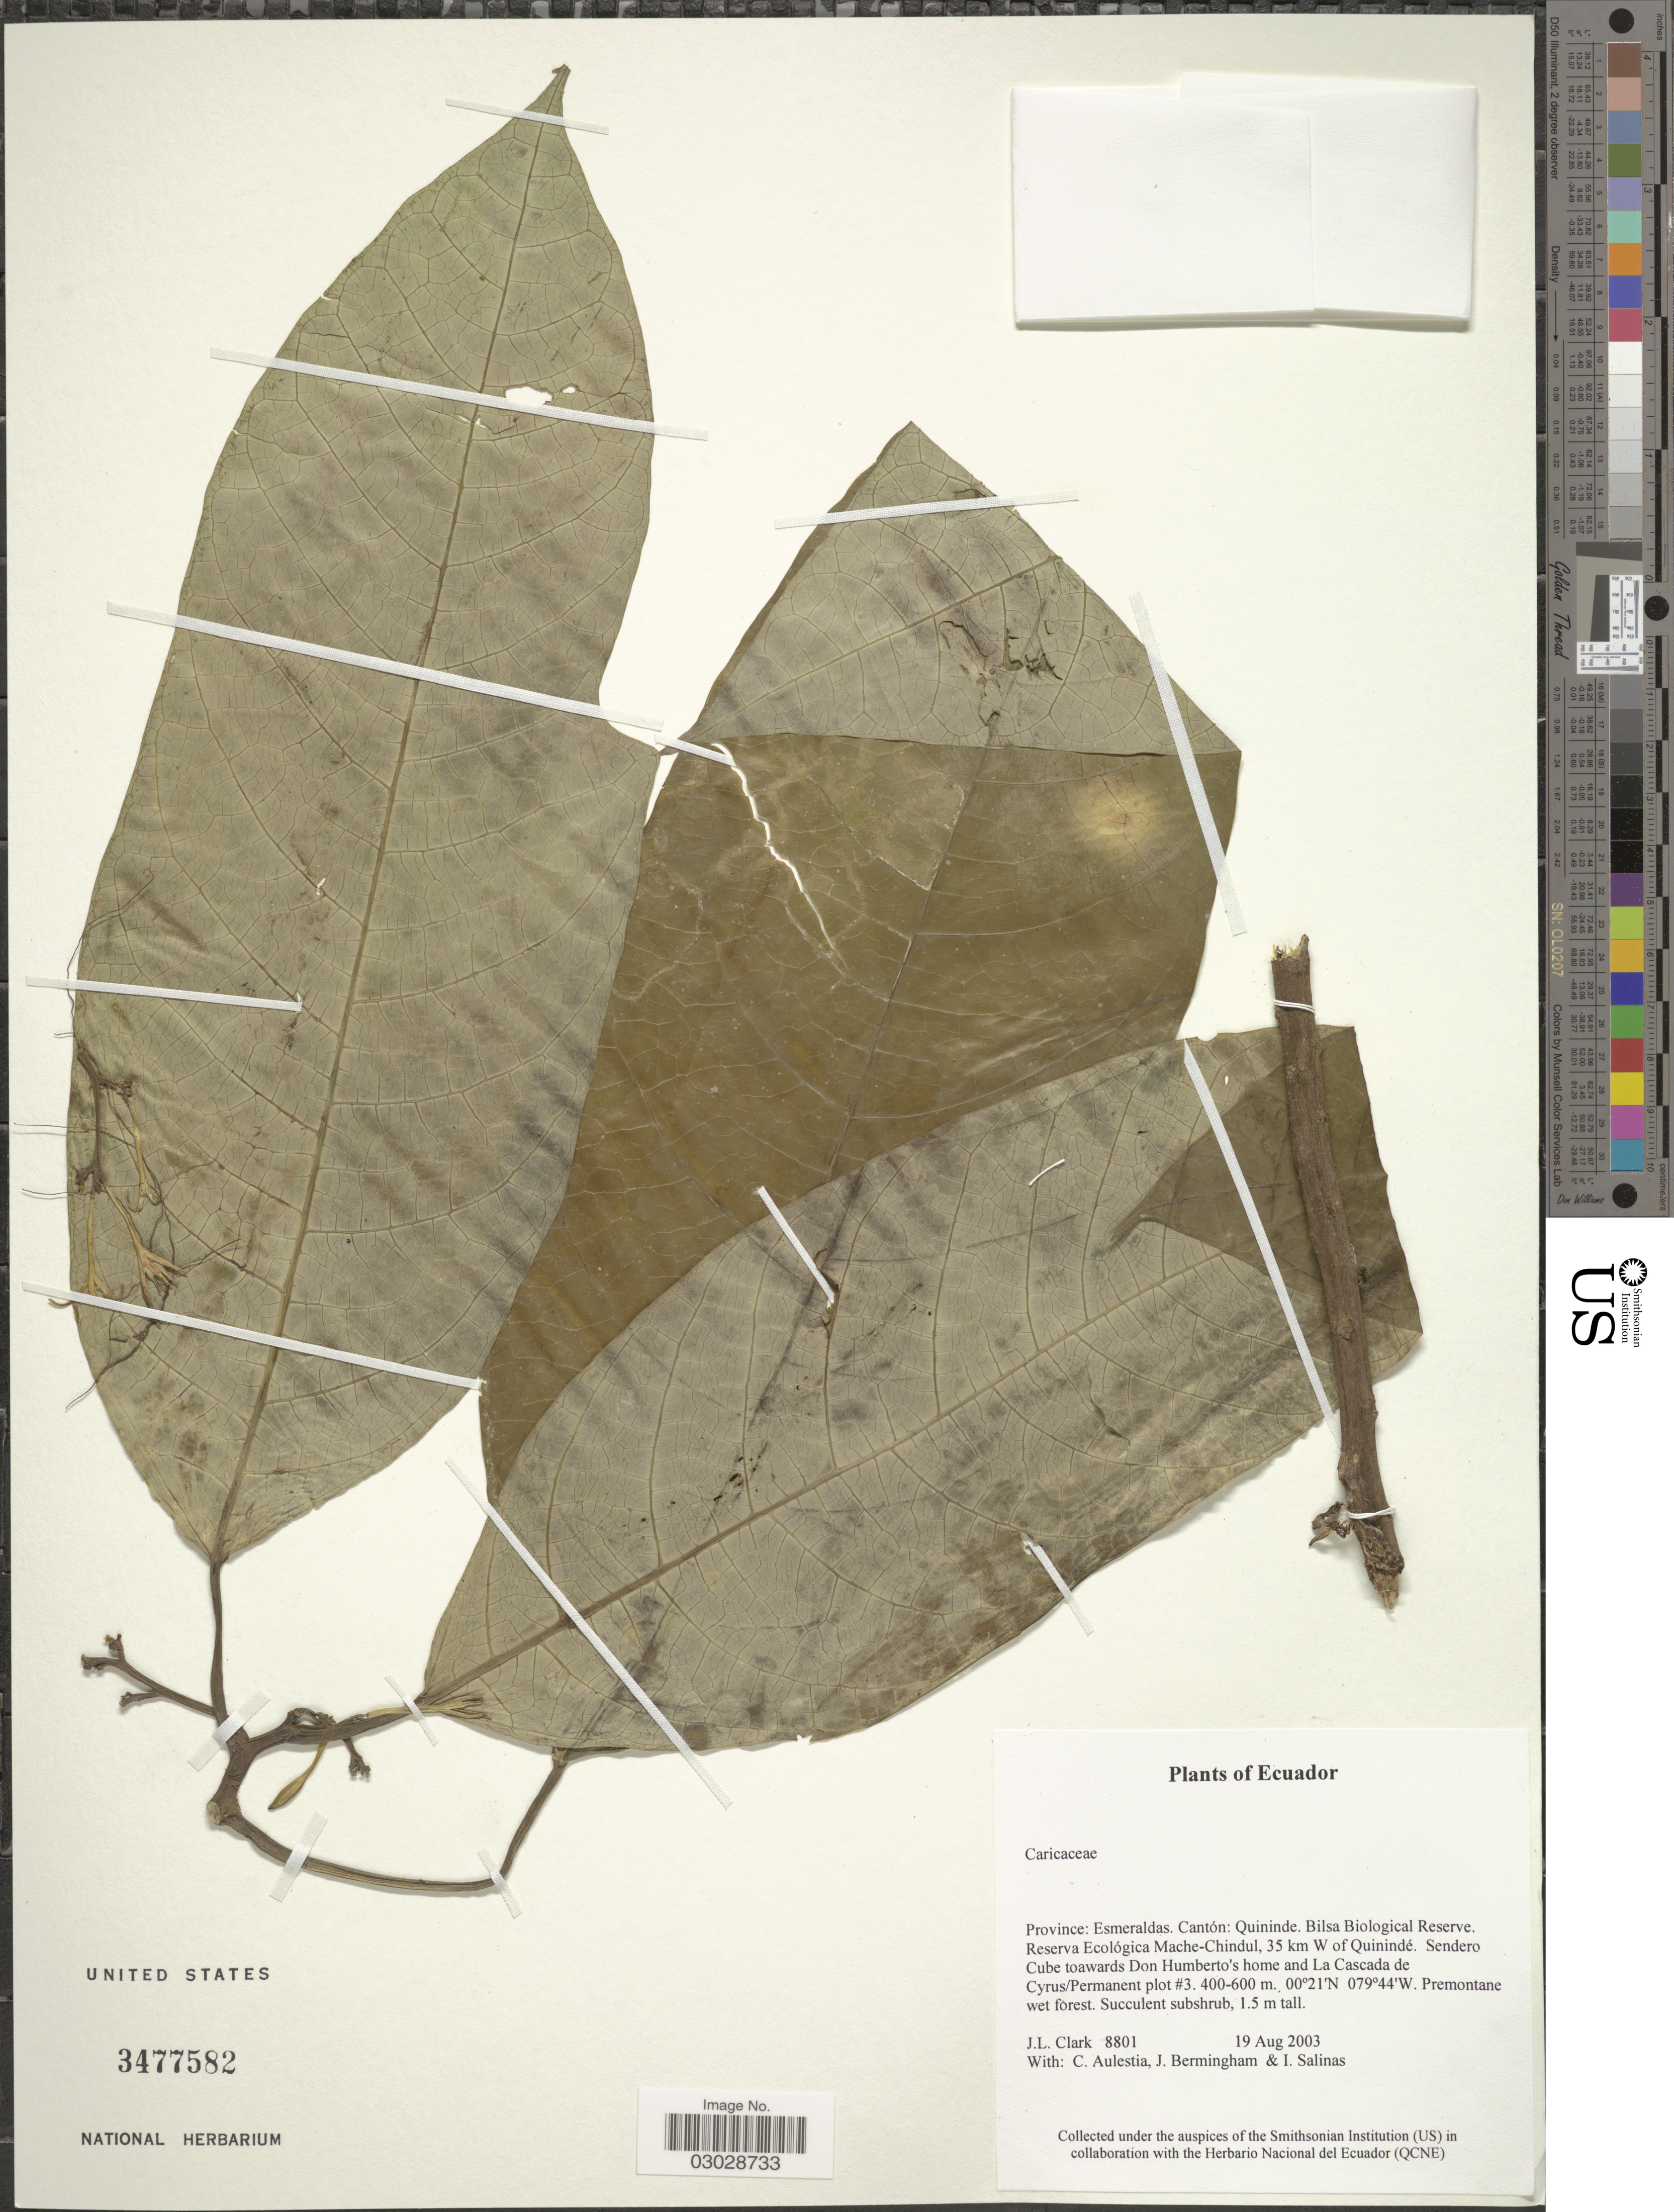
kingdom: Plantae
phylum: Tracheophyta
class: Magnoliopsida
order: Brassicales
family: Caricaceae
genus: Carica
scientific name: Carica sp.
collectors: J. L. Clark, C. Aulestia, J. Bermingham & I. Salinas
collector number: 8801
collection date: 2003-08-19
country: Ecuador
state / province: Esmeraldas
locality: Cantón: Quininde. Bilsa Biological Reserve. Reserva Ecológica Mache-Chindul, 35 km W of Quinindé. Sendero Cube toawards Don Humberto's home and La Cascada de Cyrus/Permanent Plot #3.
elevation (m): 400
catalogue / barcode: US 3477582